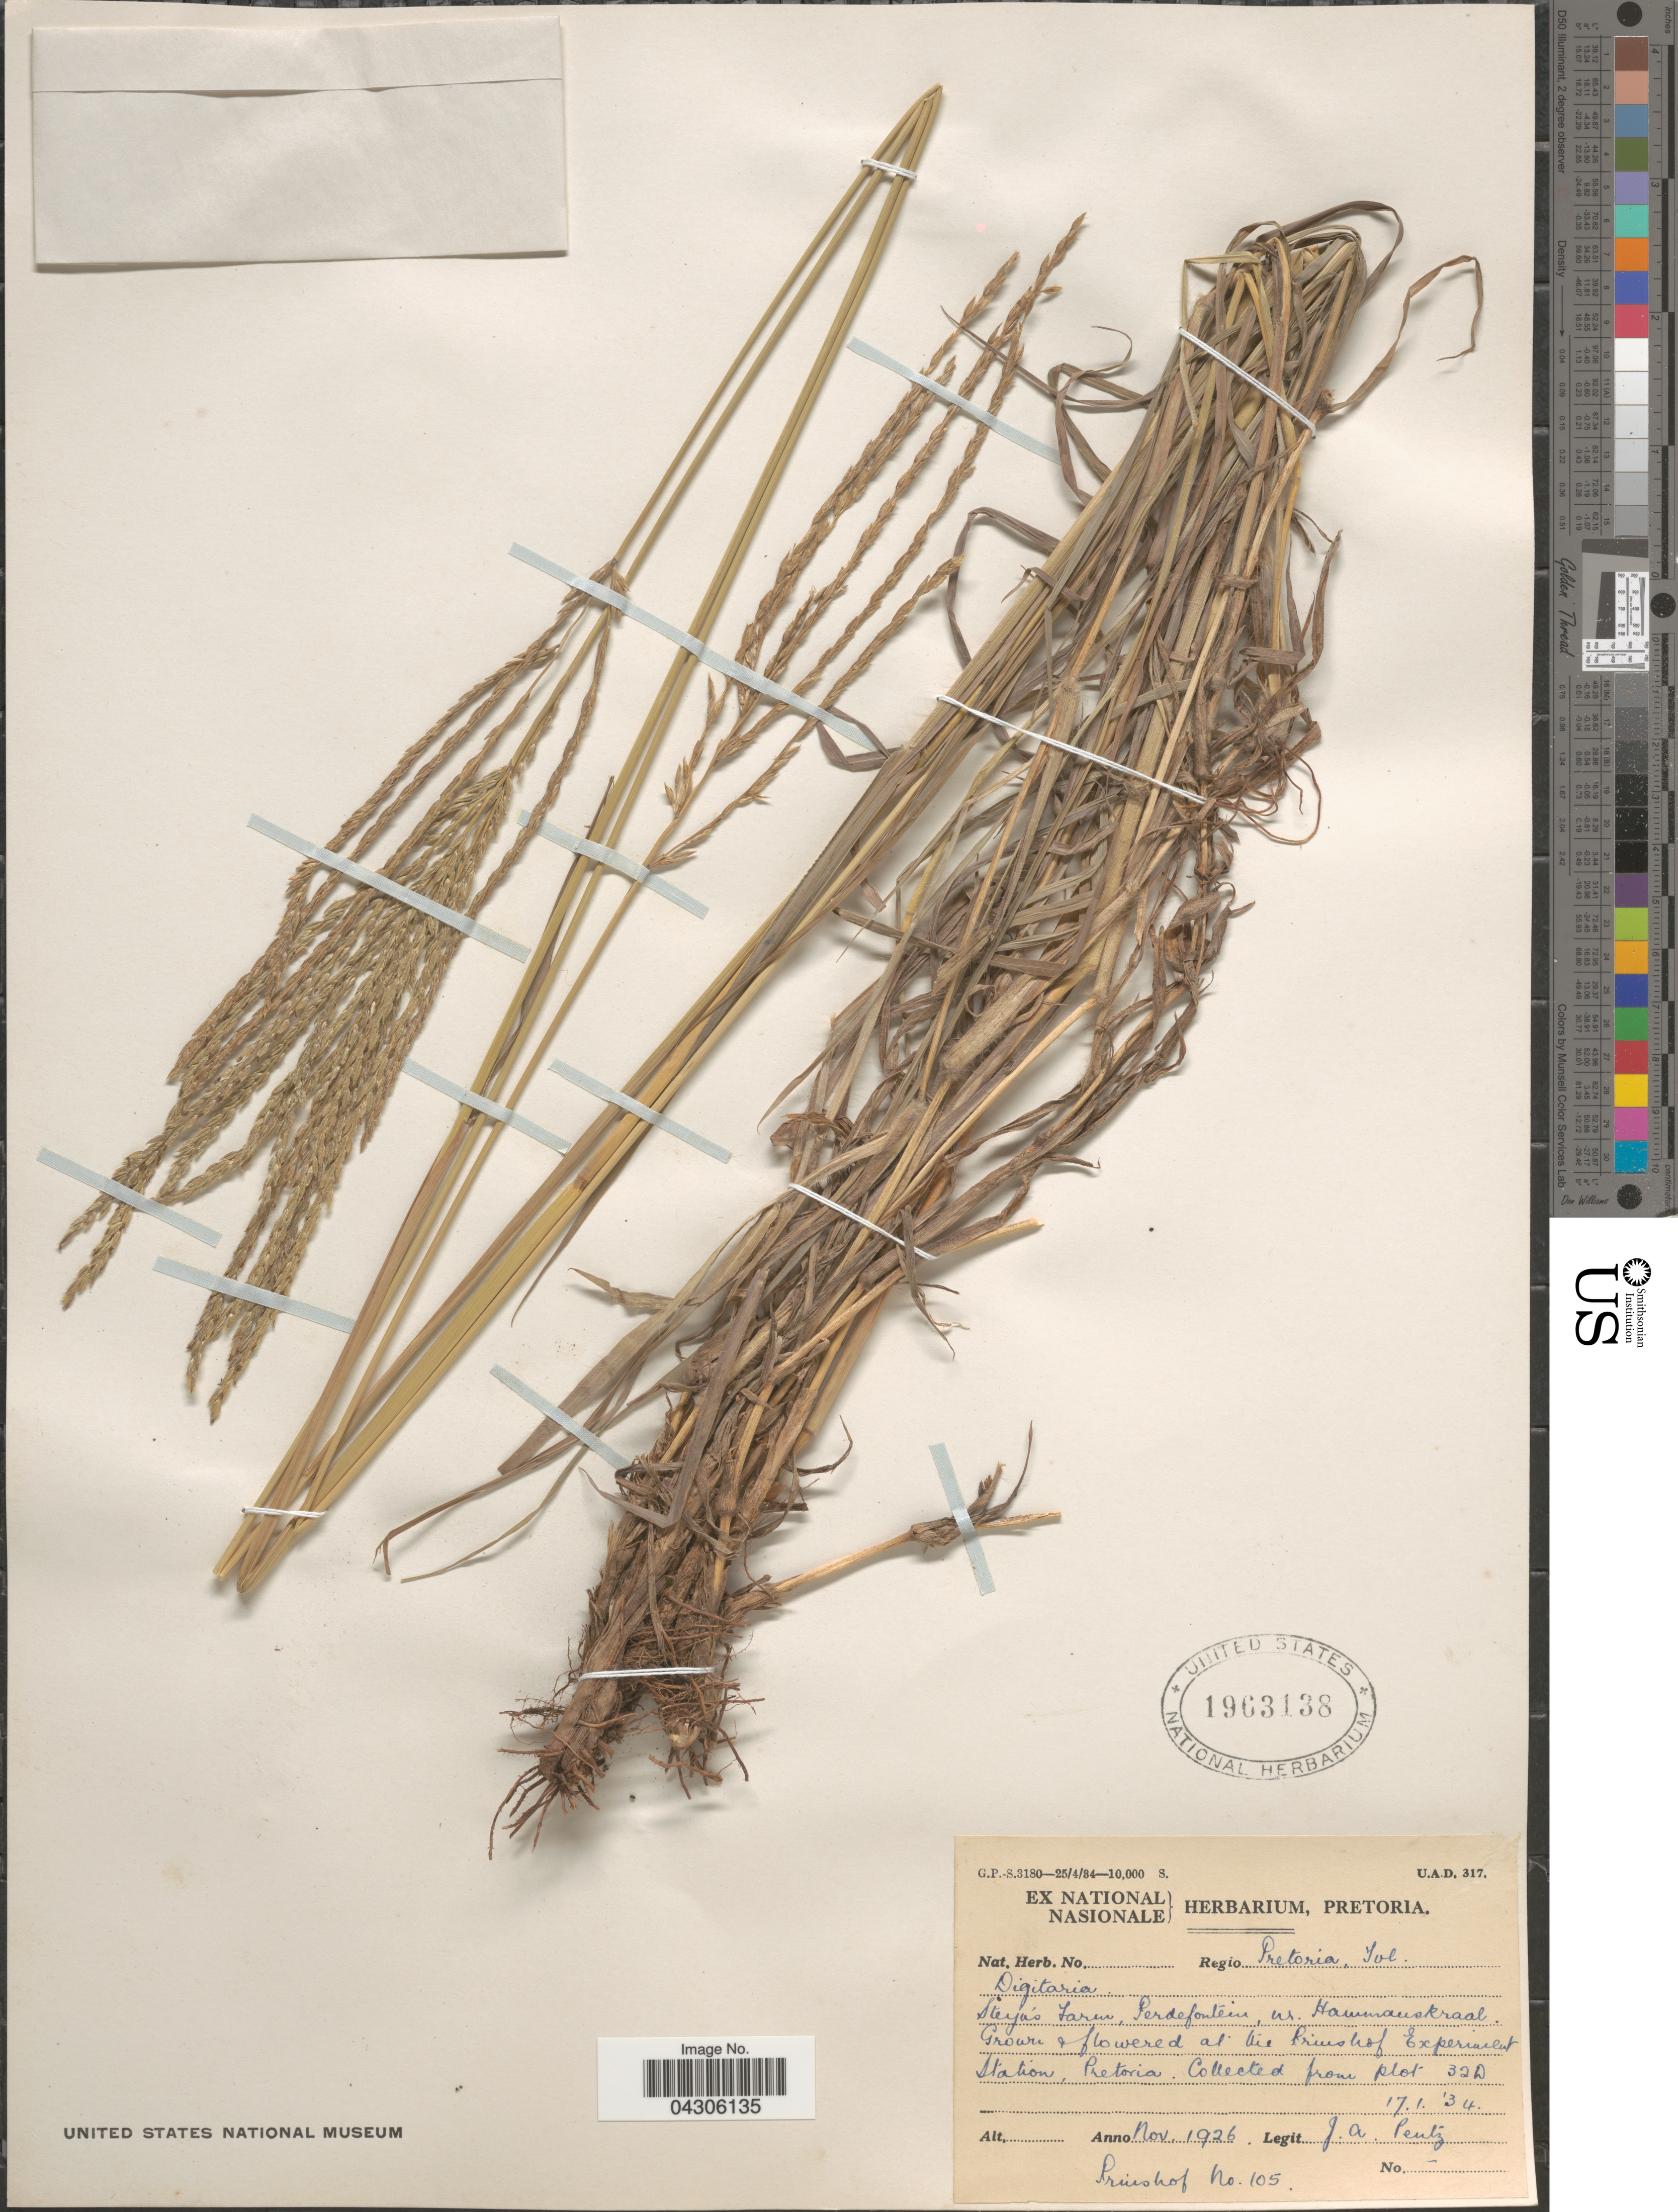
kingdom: Plantae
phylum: Tracheophyta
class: Liliopsida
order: Poales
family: Poaceae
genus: Digitaria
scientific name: Digitaria sp.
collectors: J. Pentz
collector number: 105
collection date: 1926-11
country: South Africa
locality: Grown & flowered at the Prinshof Experiment Station, Pretoria.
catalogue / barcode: US 1963138